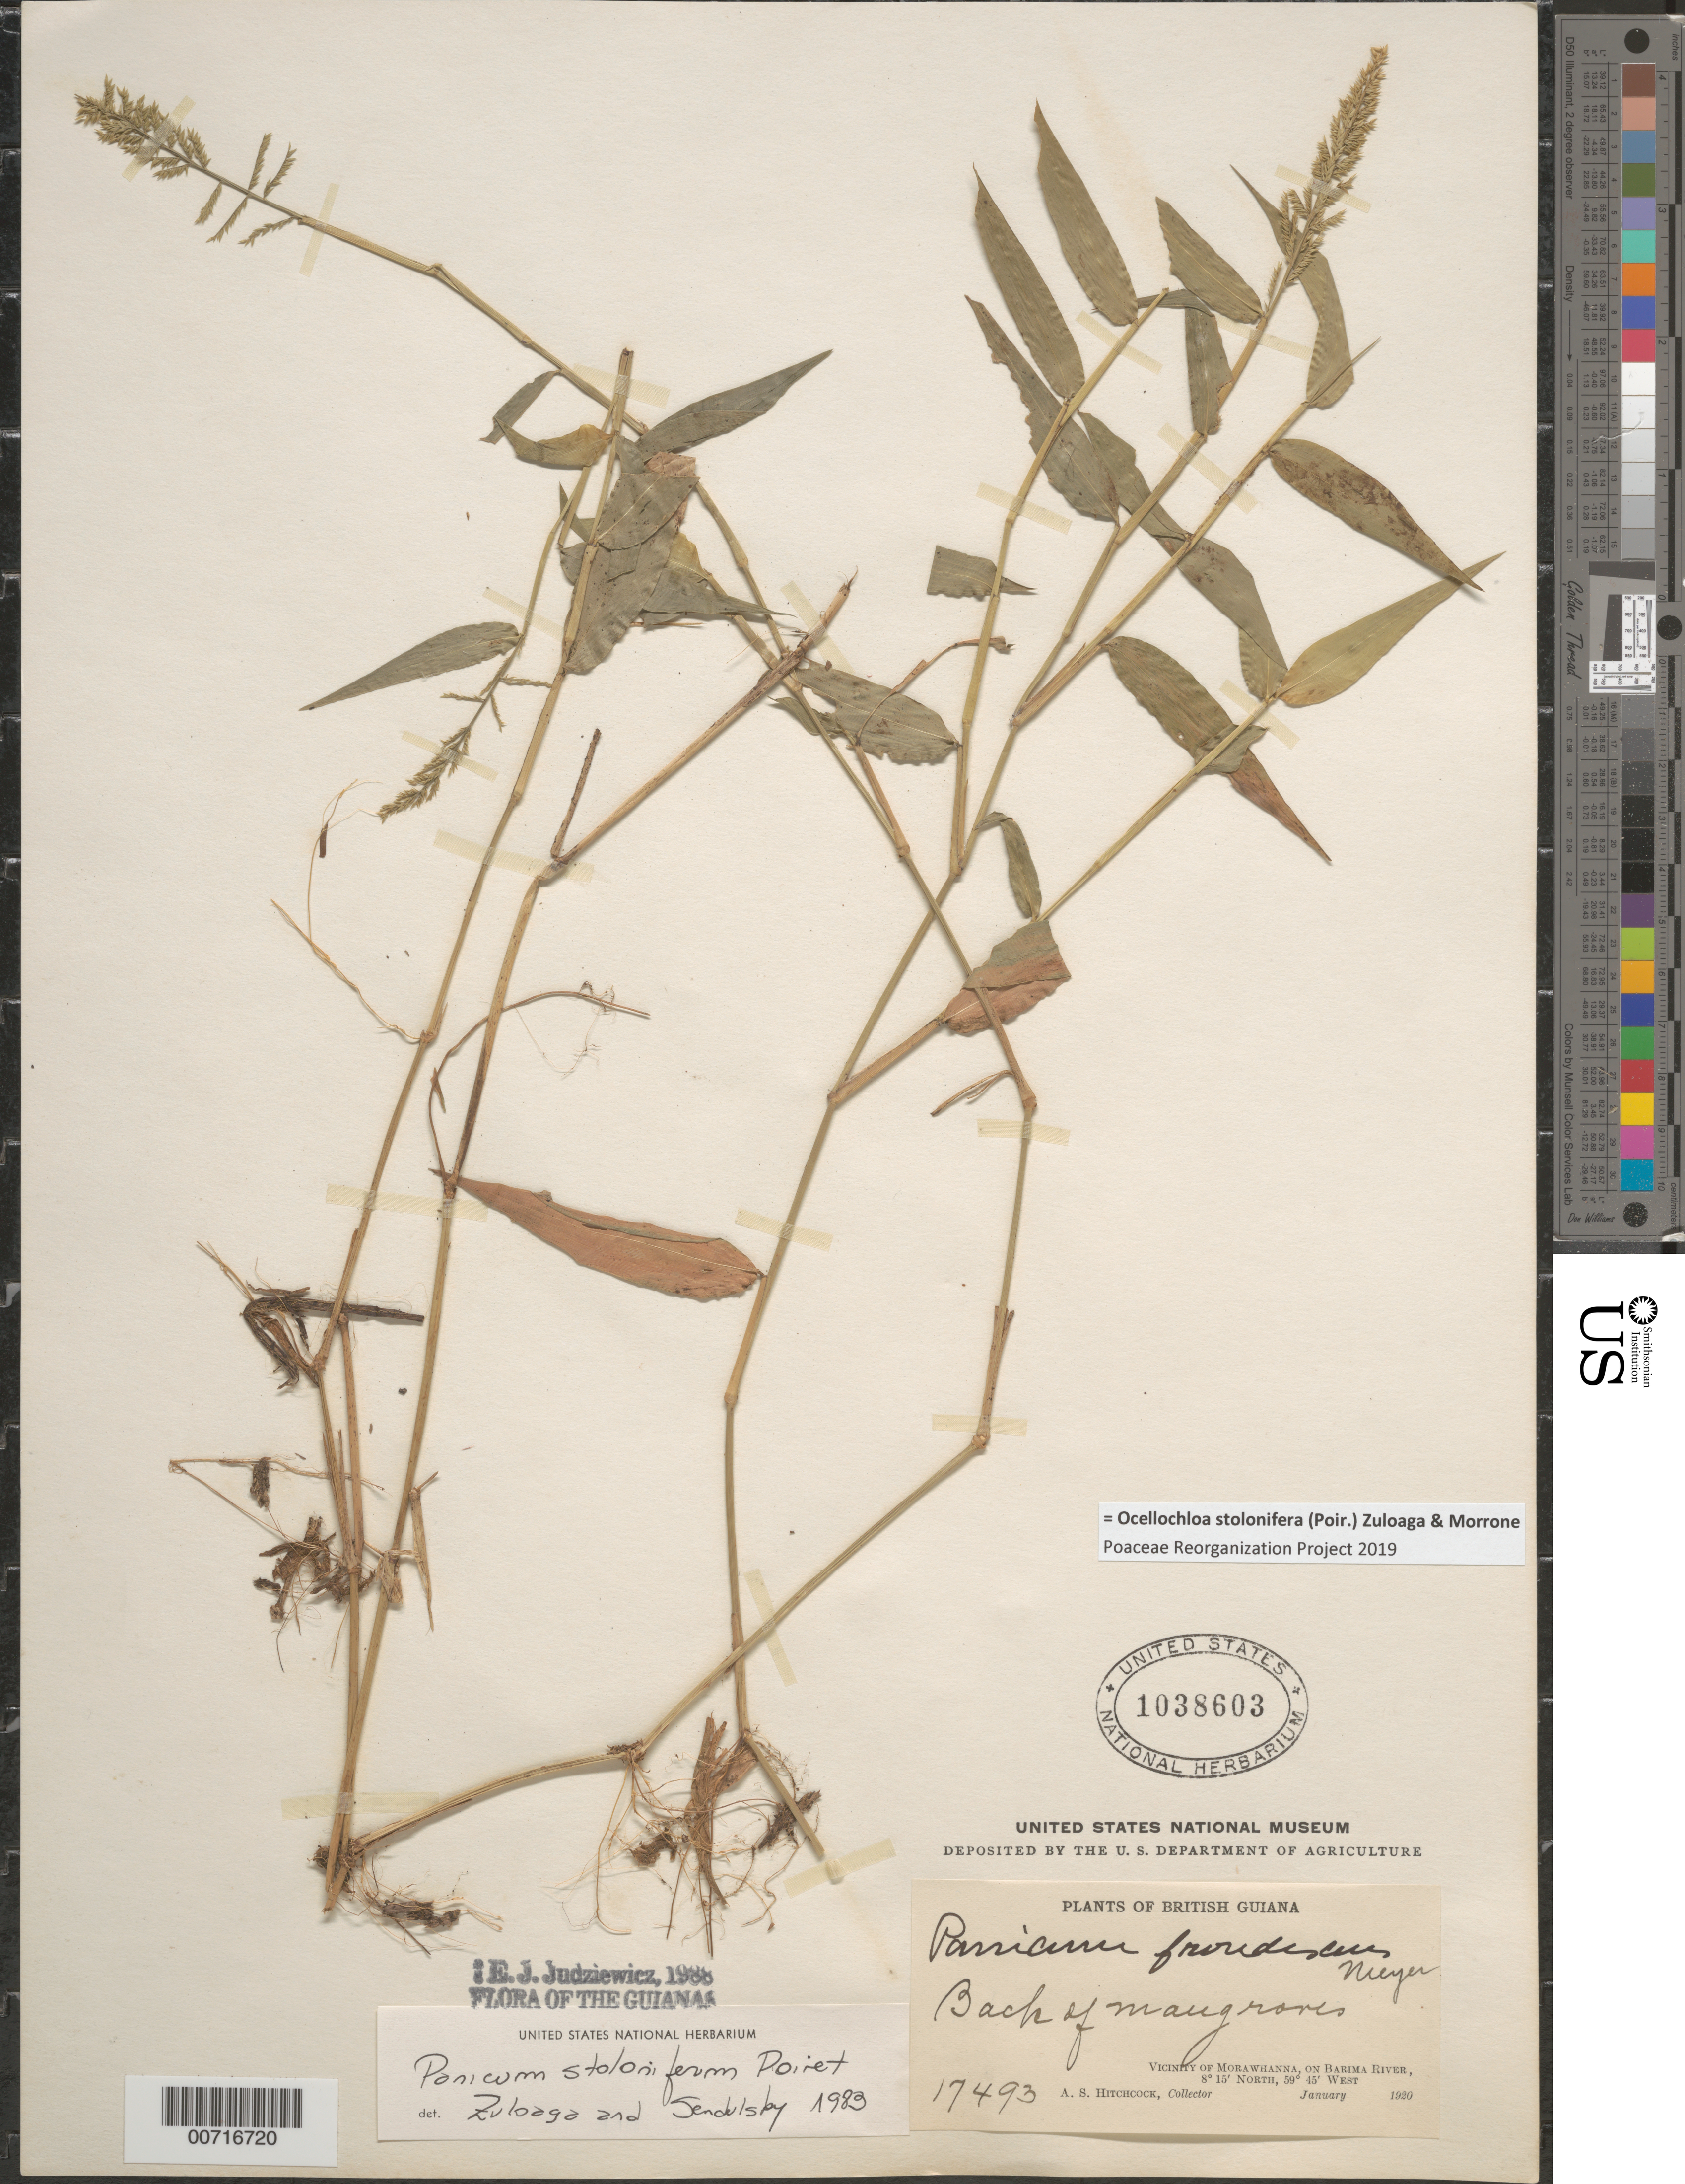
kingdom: Plantae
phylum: Tracheophyta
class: Liliopsida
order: Poales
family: Poaceae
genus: Panicum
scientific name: Panicum stoloniferum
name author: Poir.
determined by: Judziewicz, E. J.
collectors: A. S. Hitchcock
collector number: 17493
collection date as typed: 14-Jan-20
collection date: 1920-01-14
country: Guyana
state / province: Barima-Waini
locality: Morawhanna, vic., Barima R.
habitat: Back of mangroves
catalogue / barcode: US 1038603